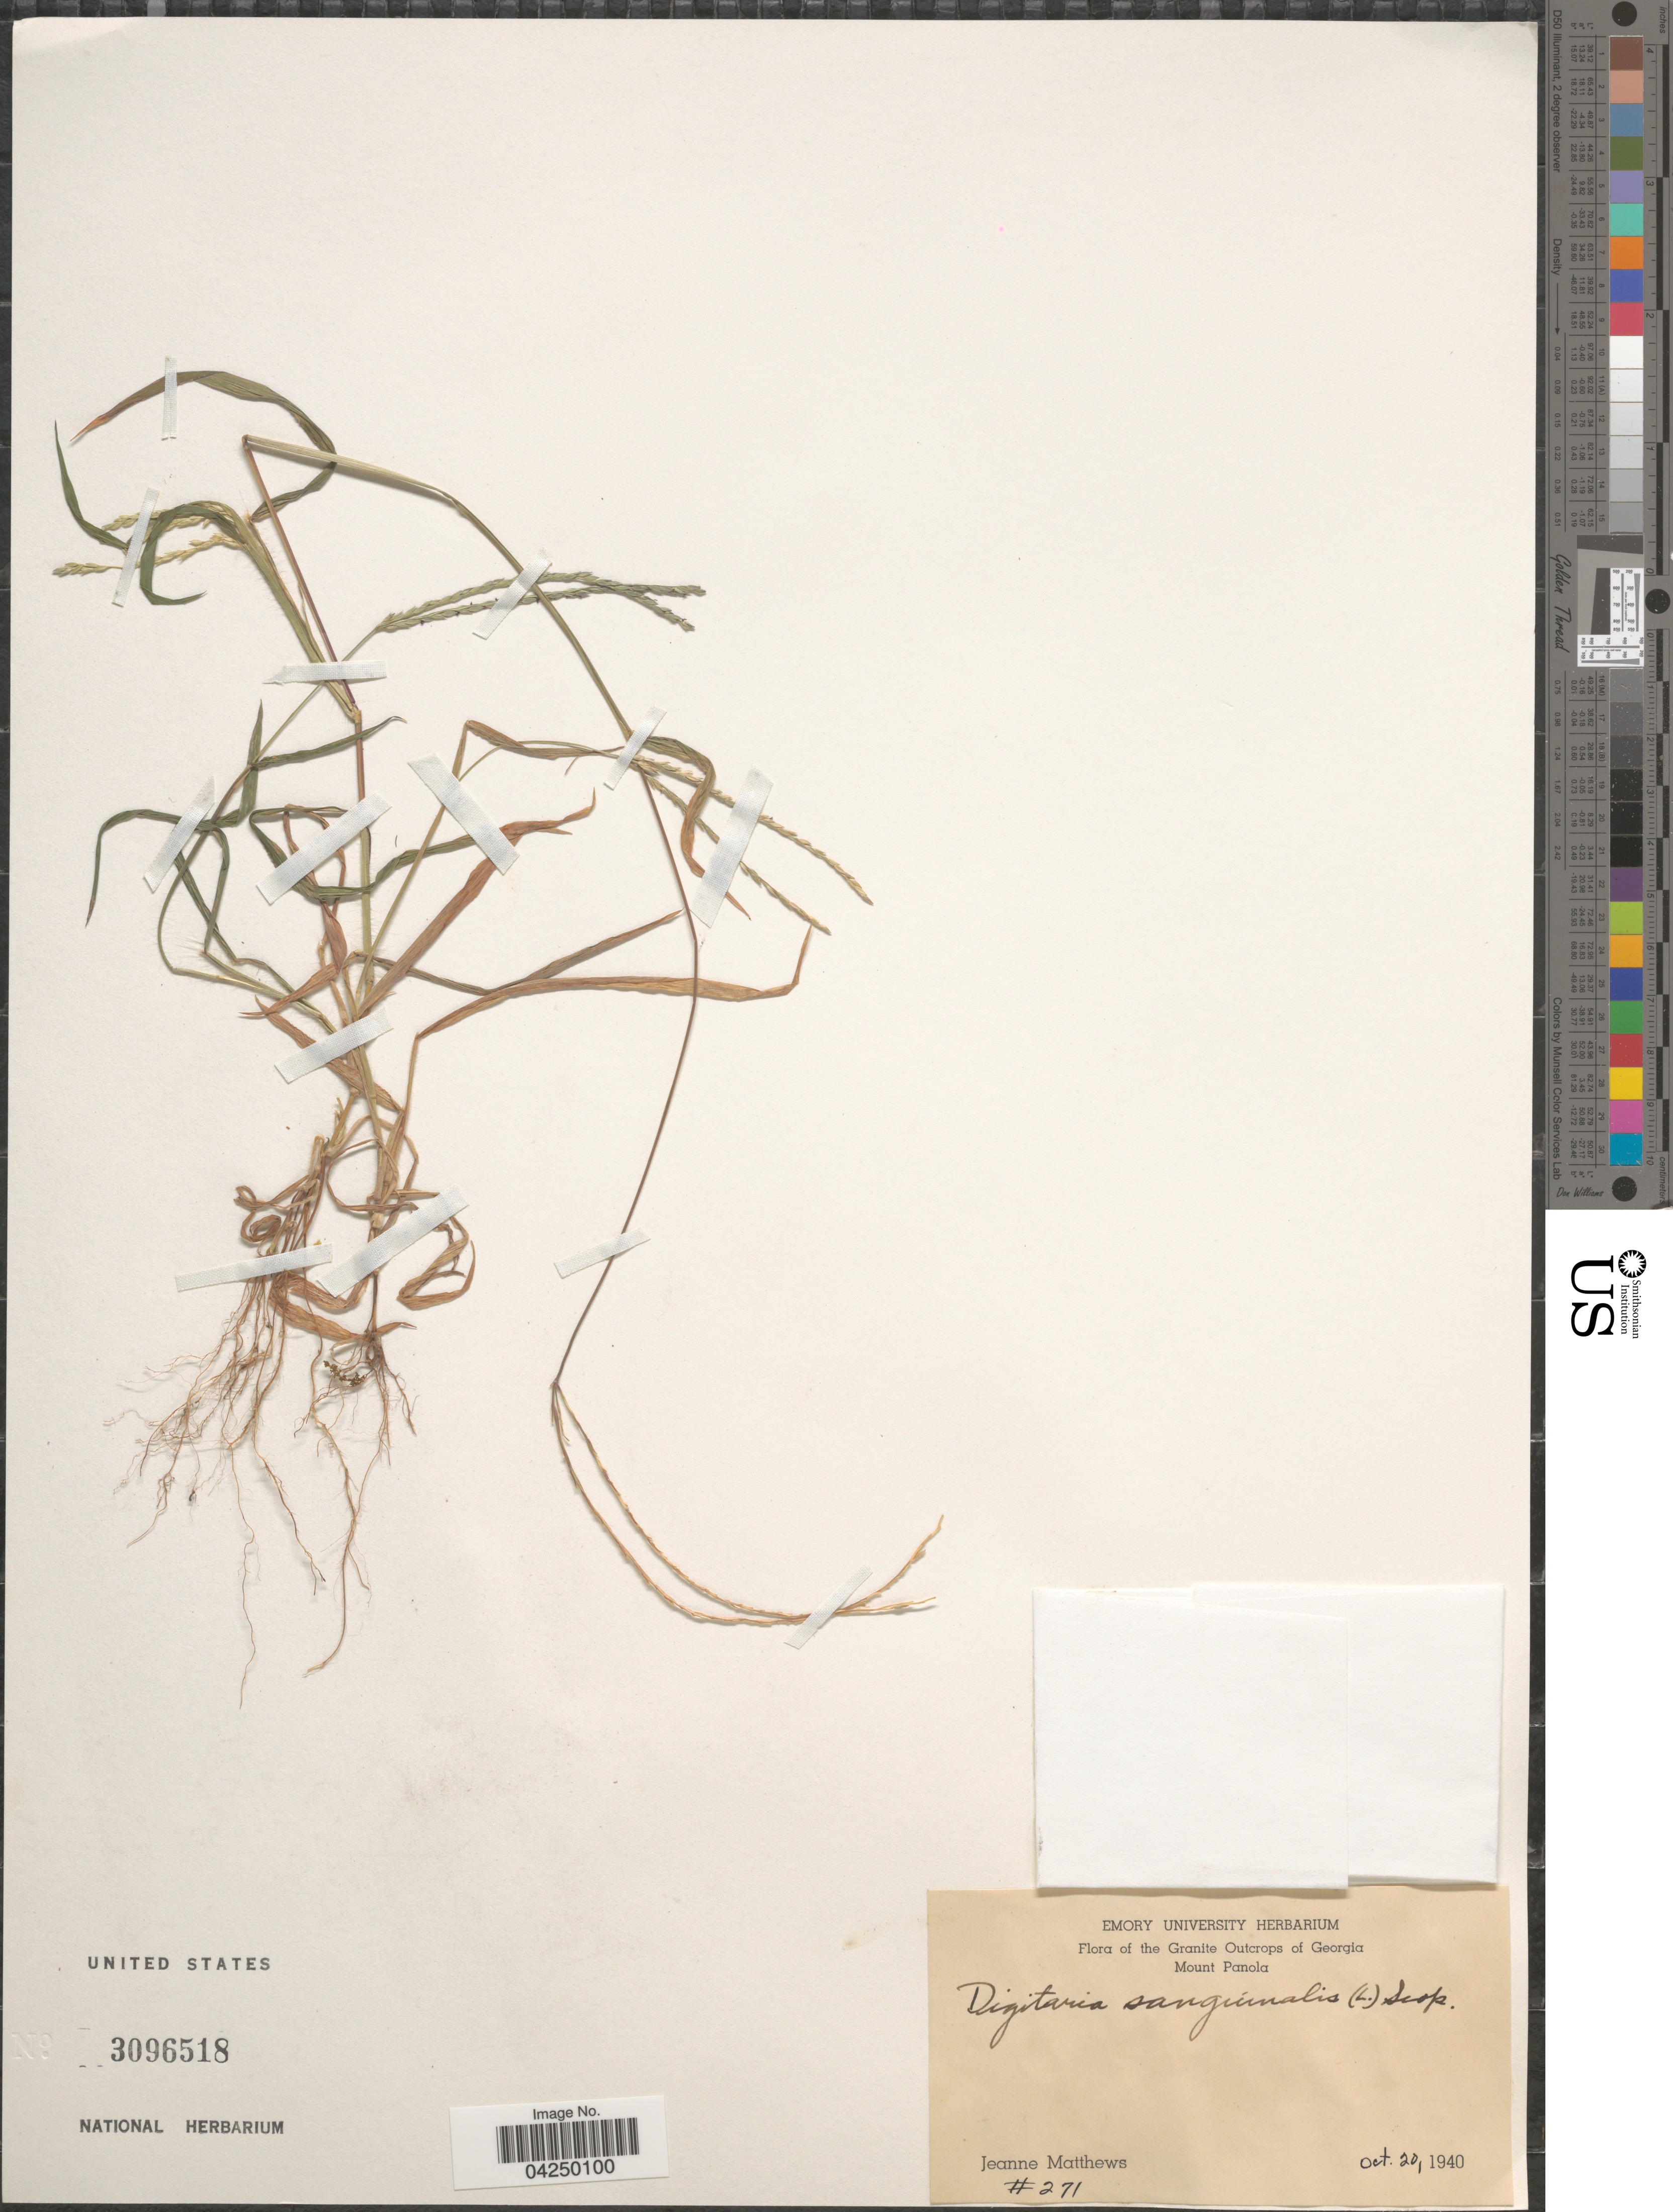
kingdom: Plantae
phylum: Tracheophyta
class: Liliopsida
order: Poales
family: Poaceae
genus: Digitaria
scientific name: Digitaria sanguinalis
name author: (L.) Scop.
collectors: J. Matthews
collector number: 271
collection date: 1940-10-20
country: United States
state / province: Georgia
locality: The Granite Outcrops of Georgia. Mount Panola.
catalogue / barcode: US 3096518